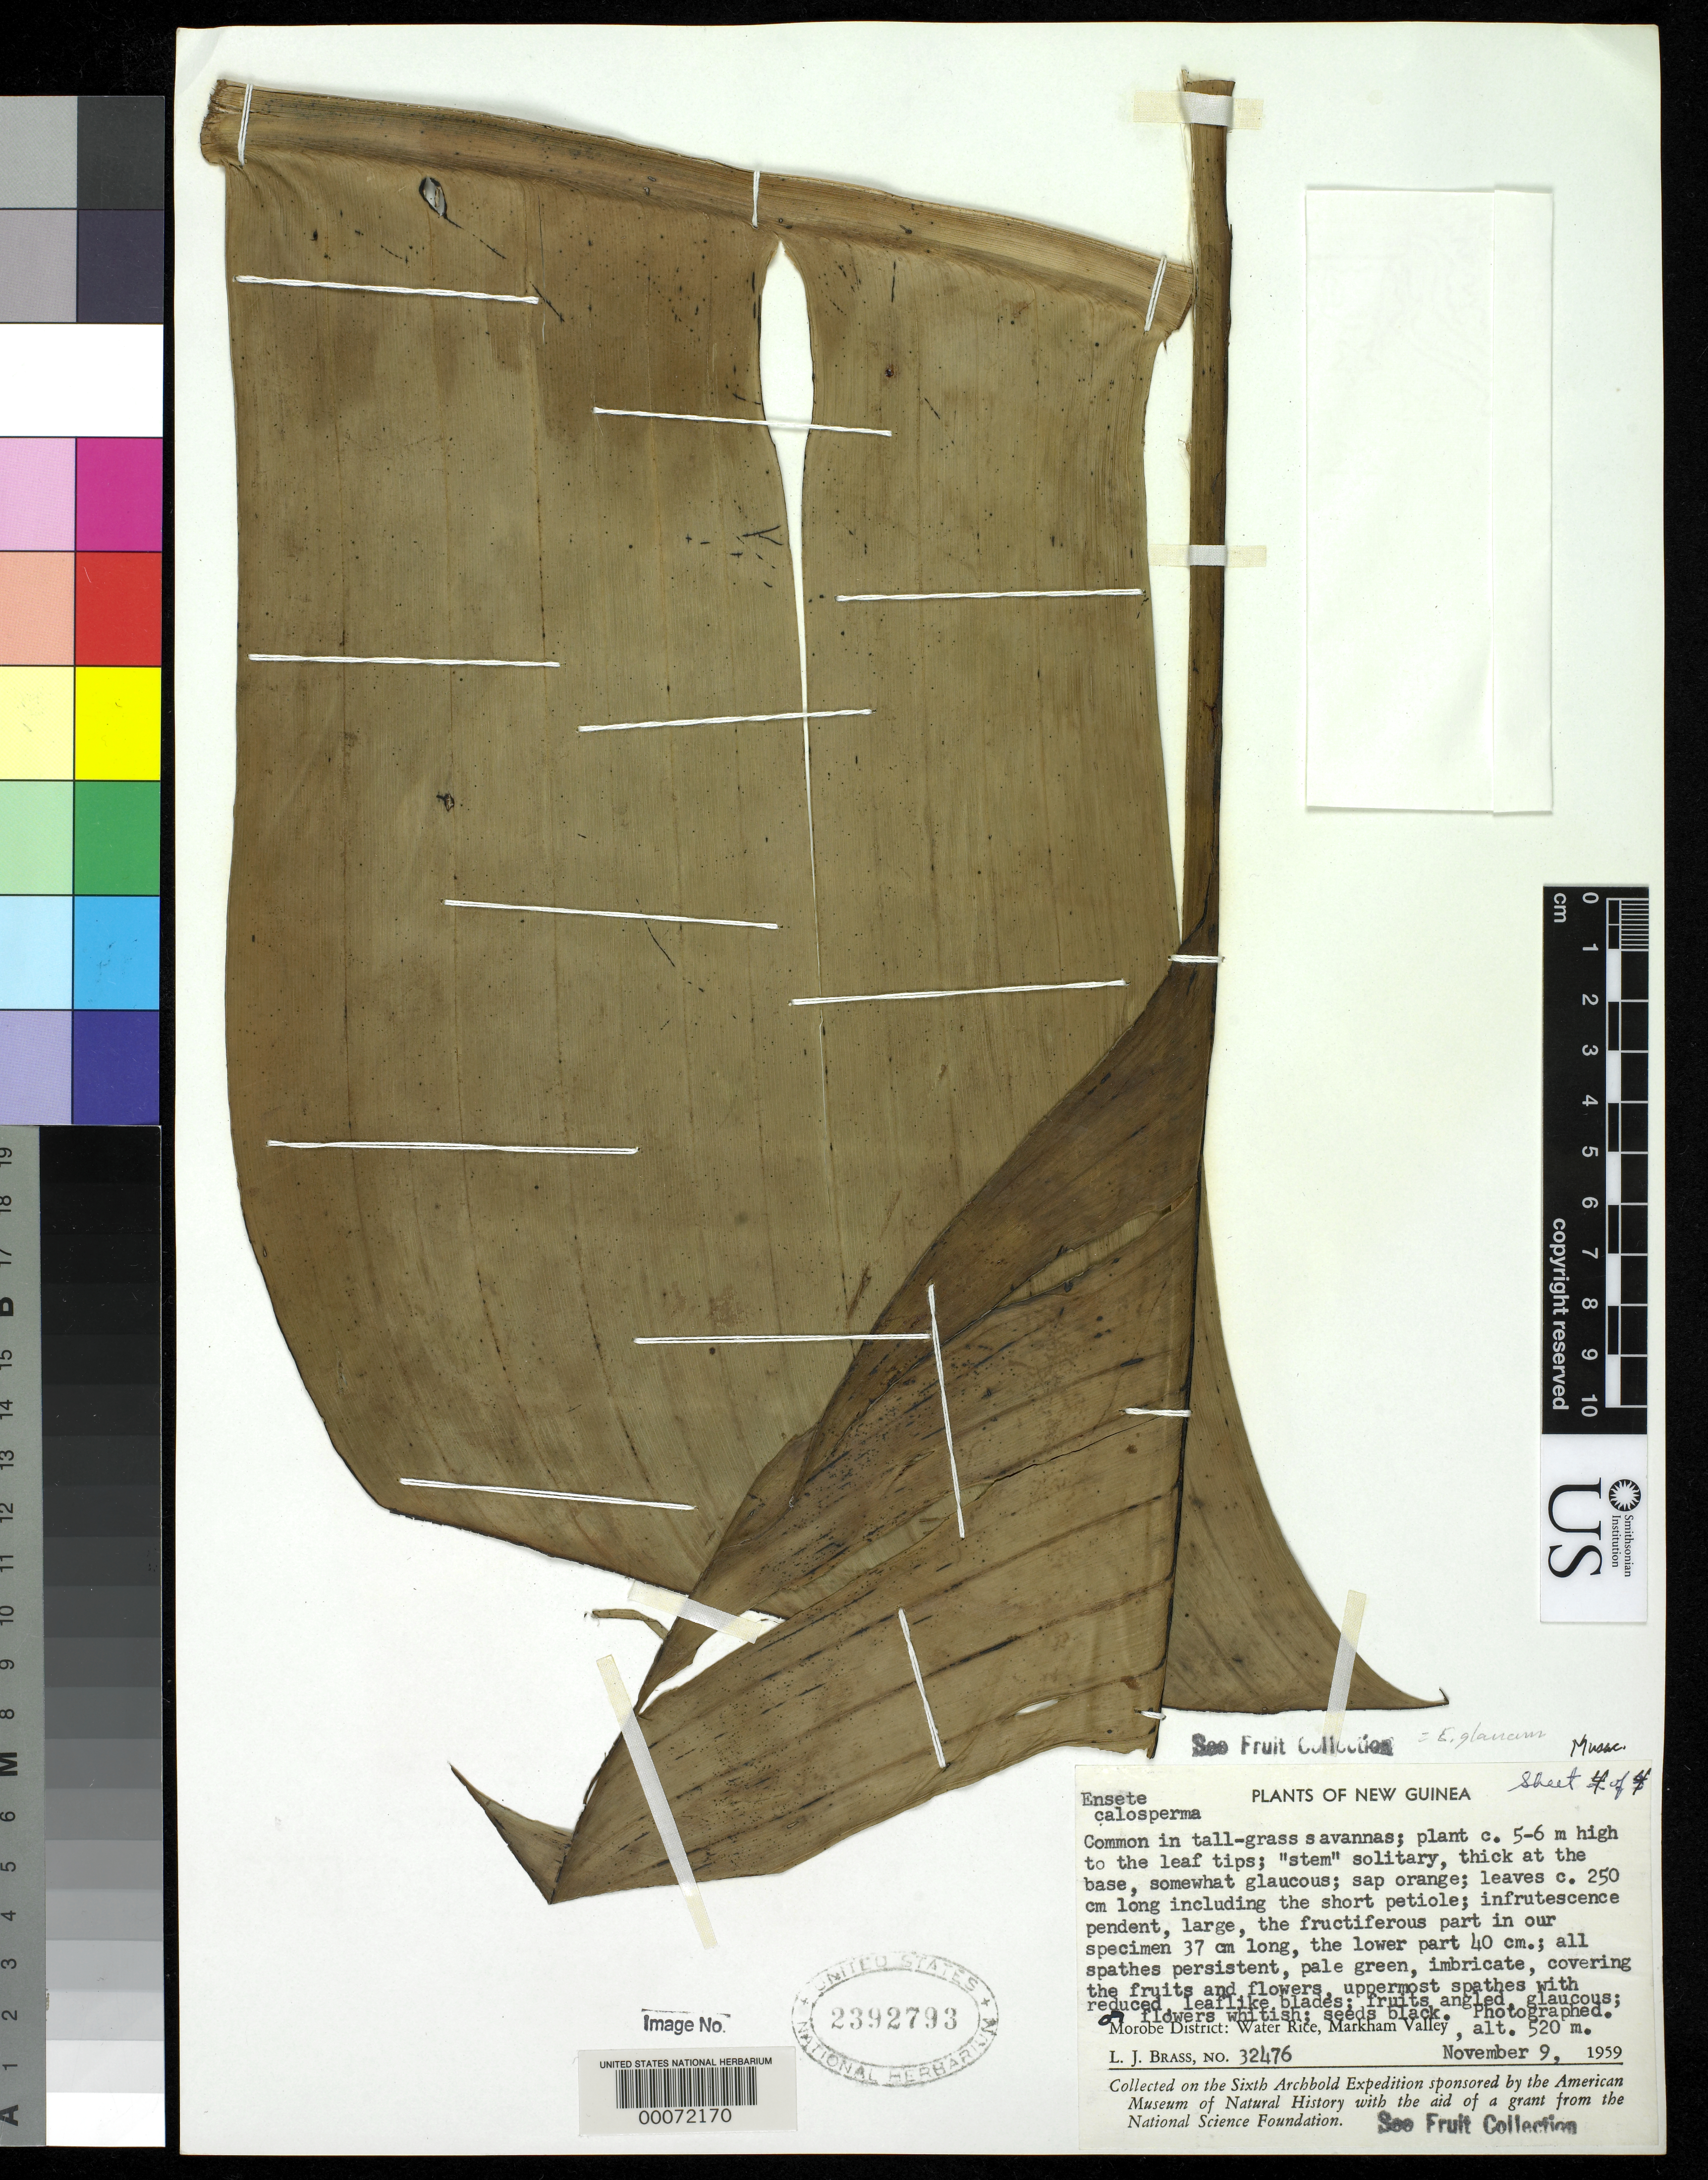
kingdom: Plantae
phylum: Tracheophyta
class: Liliopsida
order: Zingiberales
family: Musaceae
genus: Ensete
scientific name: Ensete calospermum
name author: (F. Muell.) Cheesman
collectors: L. J. Brass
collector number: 32476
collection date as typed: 09 Nov 1959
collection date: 1959-11-09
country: Papua New Guinea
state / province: Morobe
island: New Guinea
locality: Morobe district, water rice, markham valley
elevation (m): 520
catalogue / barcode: US 2392793